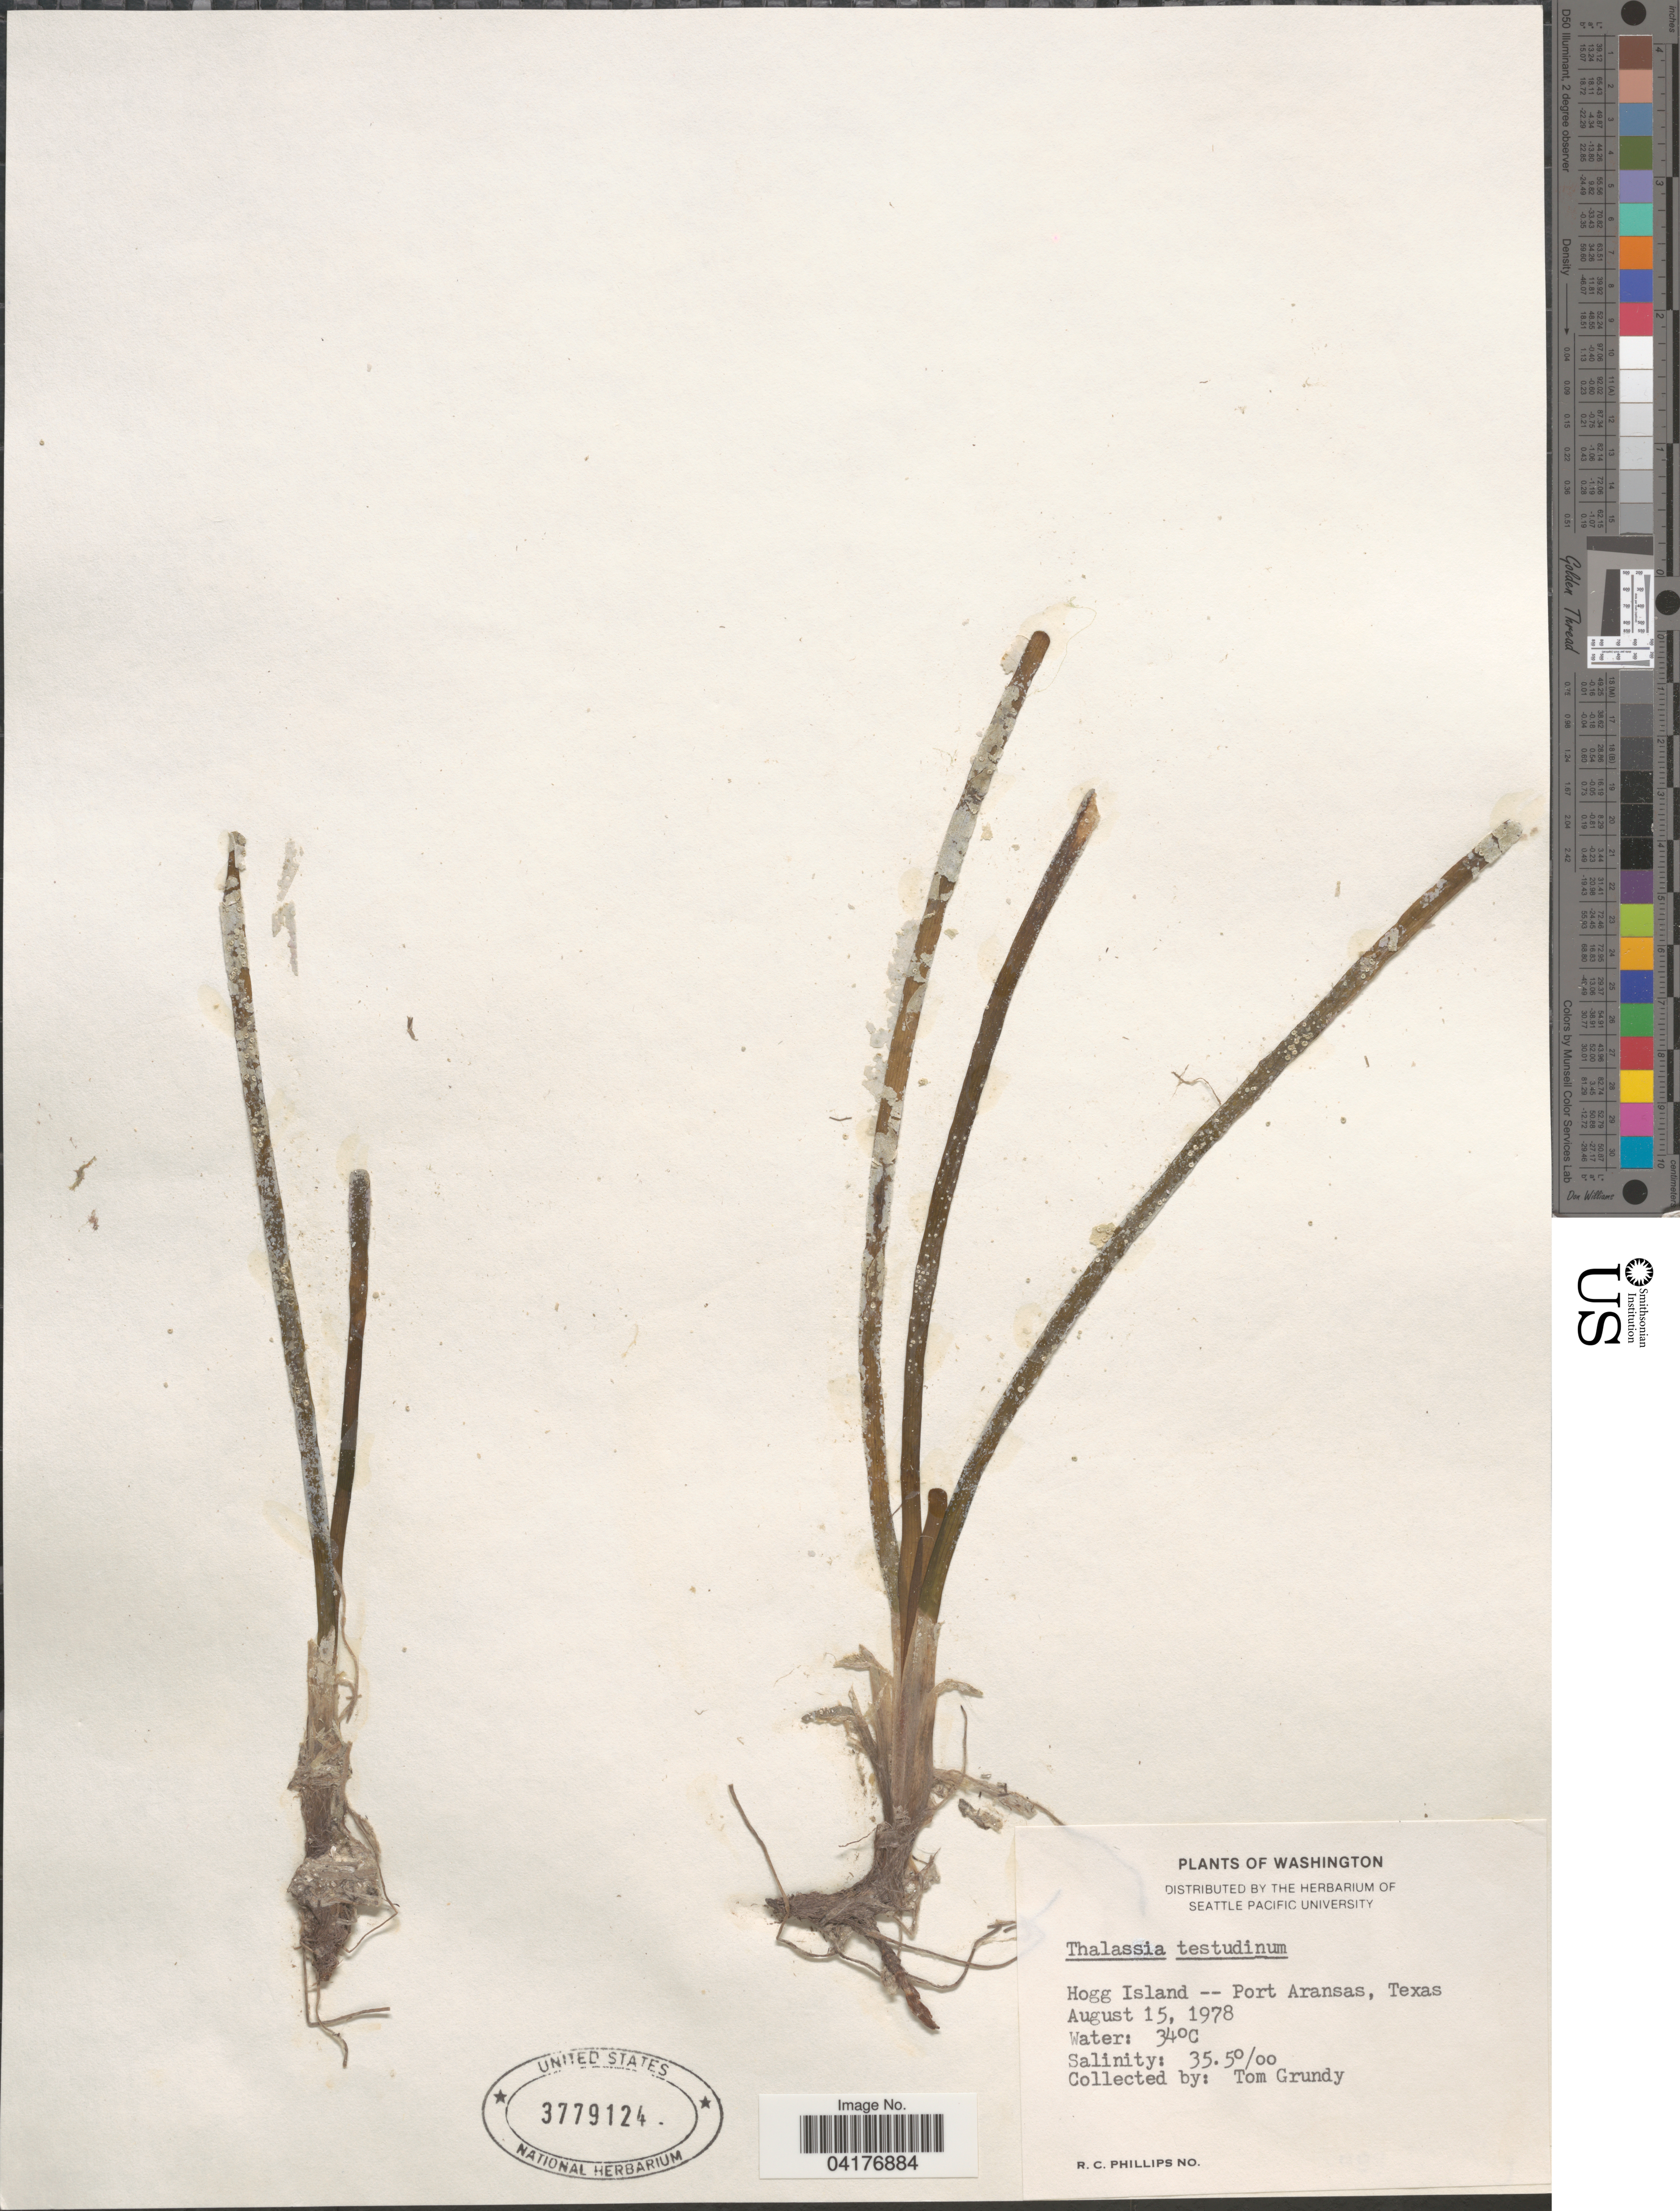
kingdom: Plantae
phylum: Tracheophyta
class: Liliopsida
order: Alismatales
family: Hydrocharitaceae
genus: Thalassia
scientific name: Thalassia testudinum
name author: Banks & Sol. ex K.D. Koenig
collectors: T. Grundy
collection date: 1978-08-15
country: United States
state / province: Texas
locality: Hogg Island -- Port Aransas.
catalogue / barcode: US 3779124